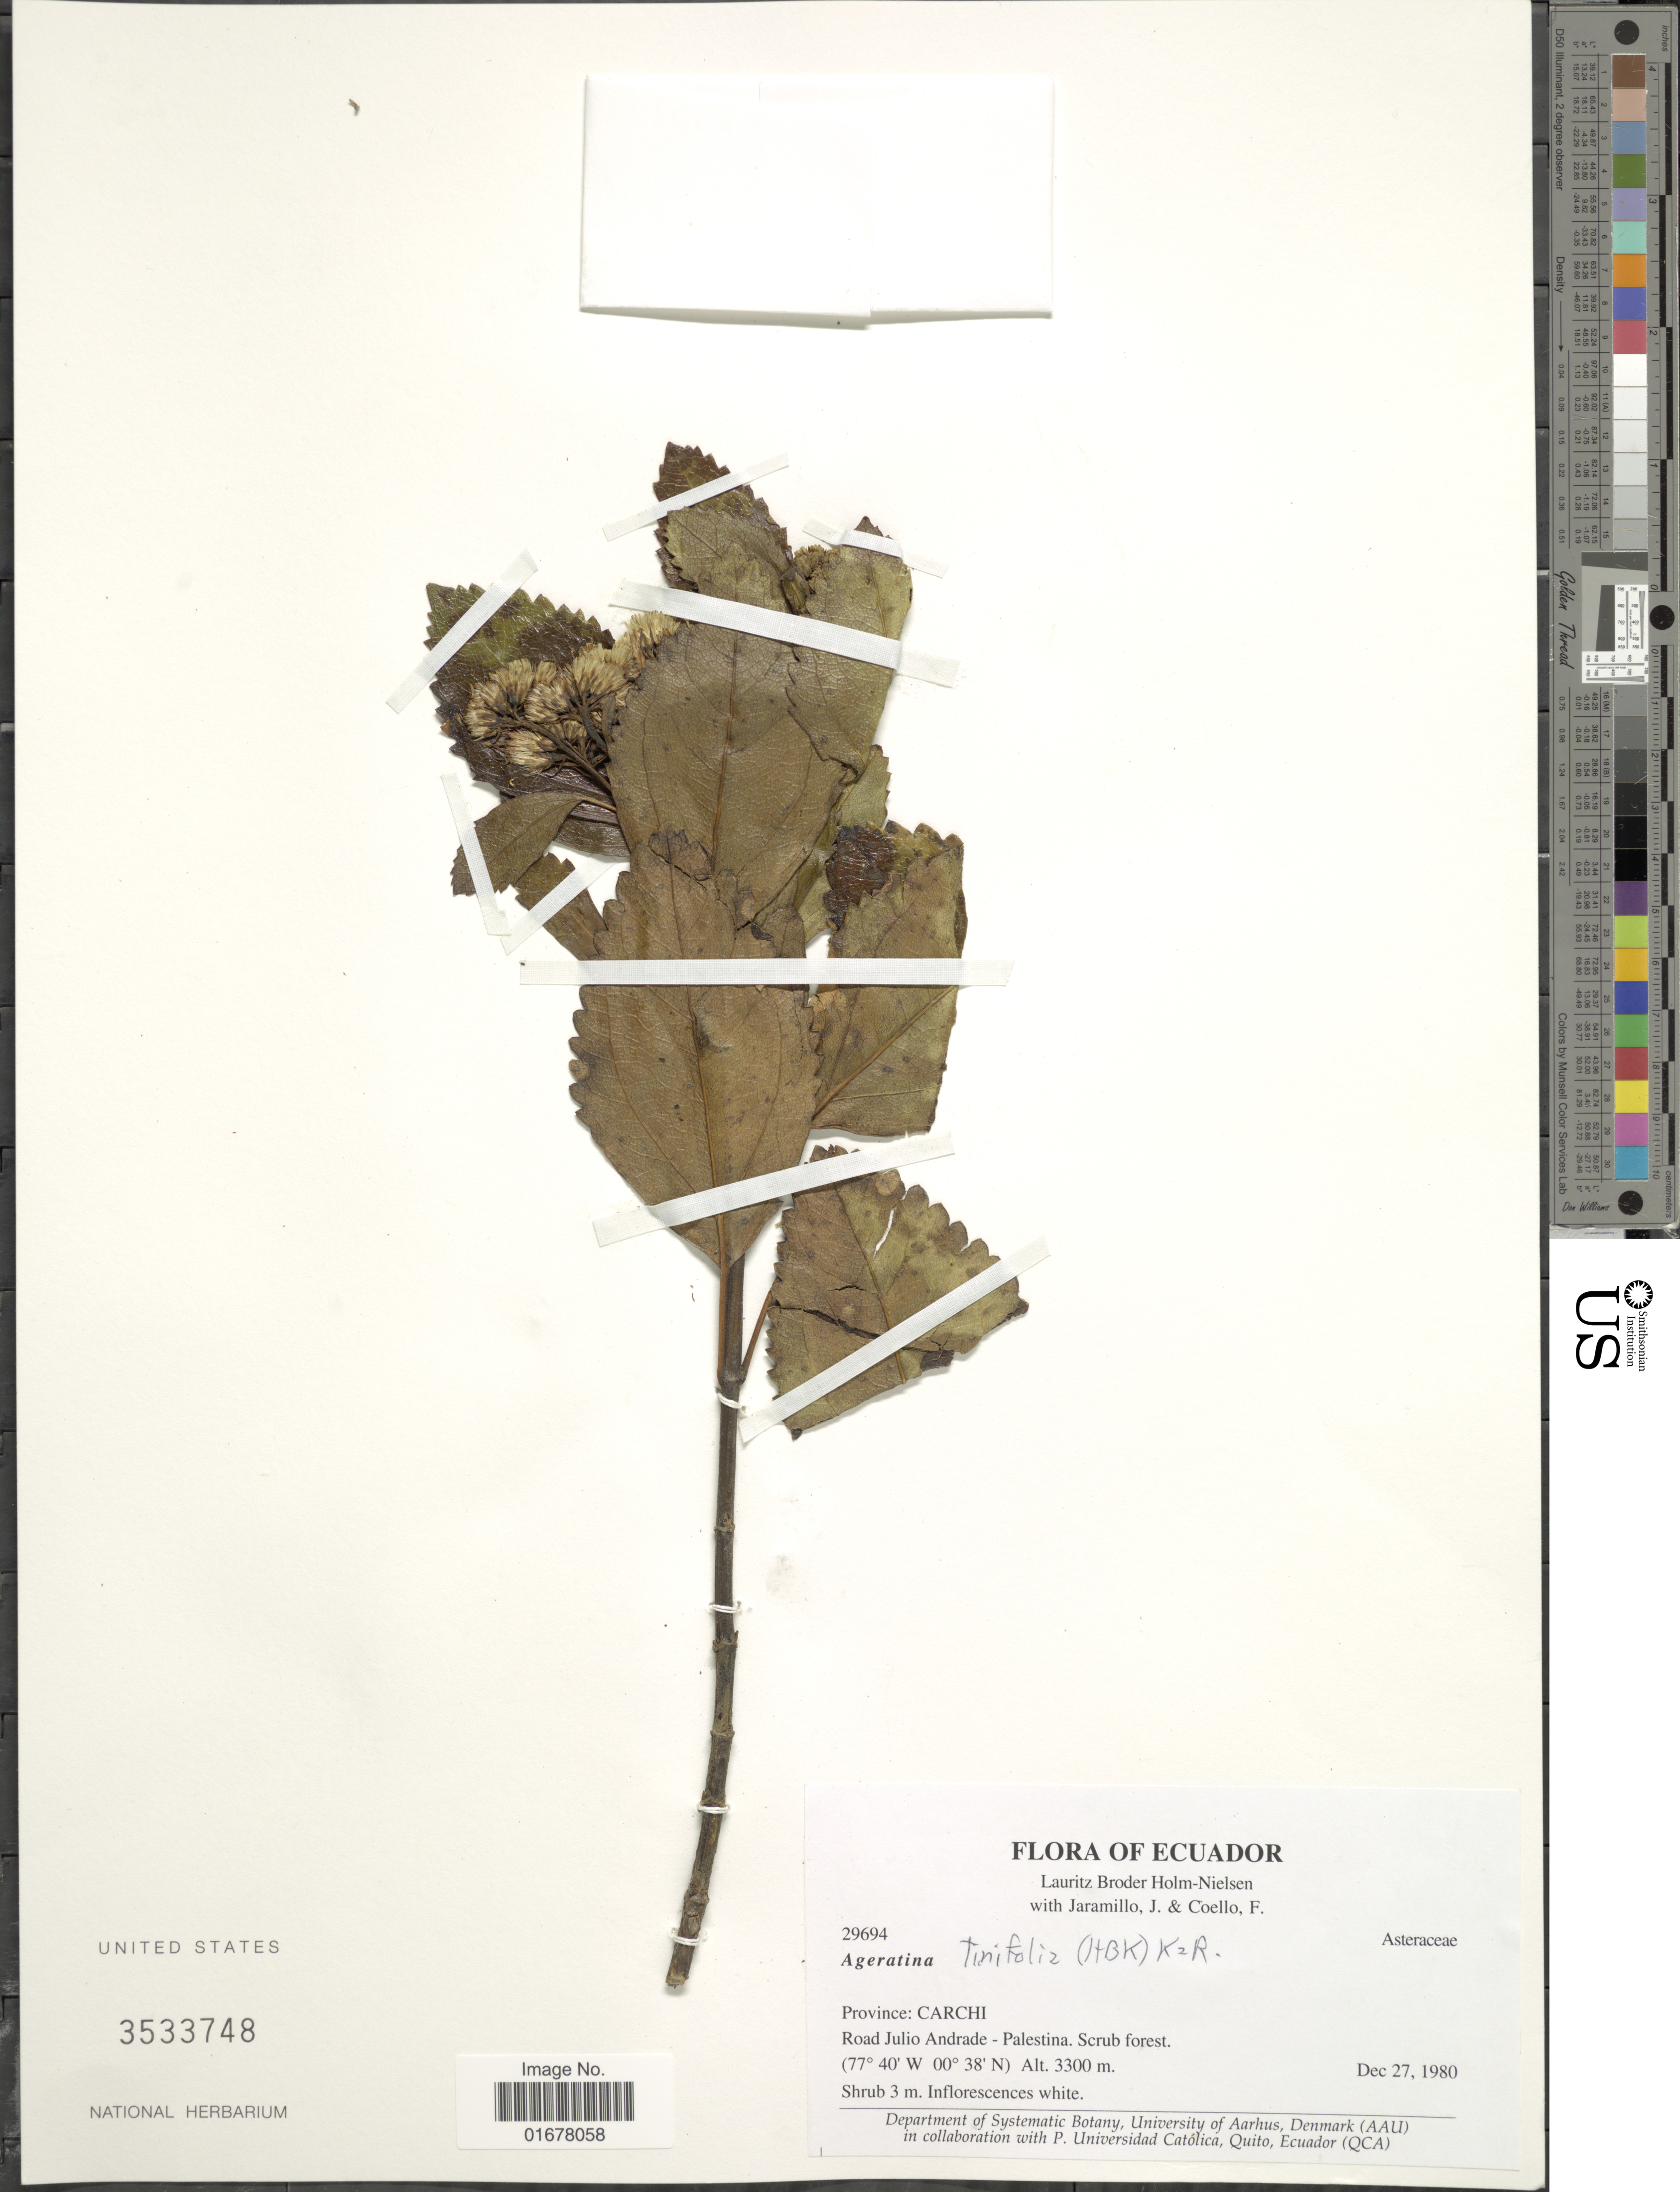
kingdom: Plantae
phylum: Tracheophyta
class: Magnoliopsida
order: Asterales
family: Asteraceae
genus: Ageratina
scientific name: Ageratina tinifolia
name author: (Kunth) R.M. King & H. Rob.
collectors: L. B. Holm-Nielsen, J. Jaramillo & F. Coello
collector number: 29694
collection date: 1980-12-27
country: Ecuador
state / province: Carchi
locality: Province: Carchi, Road Julio Andrade - Palestina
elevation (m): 3300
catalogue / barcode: US 3533748